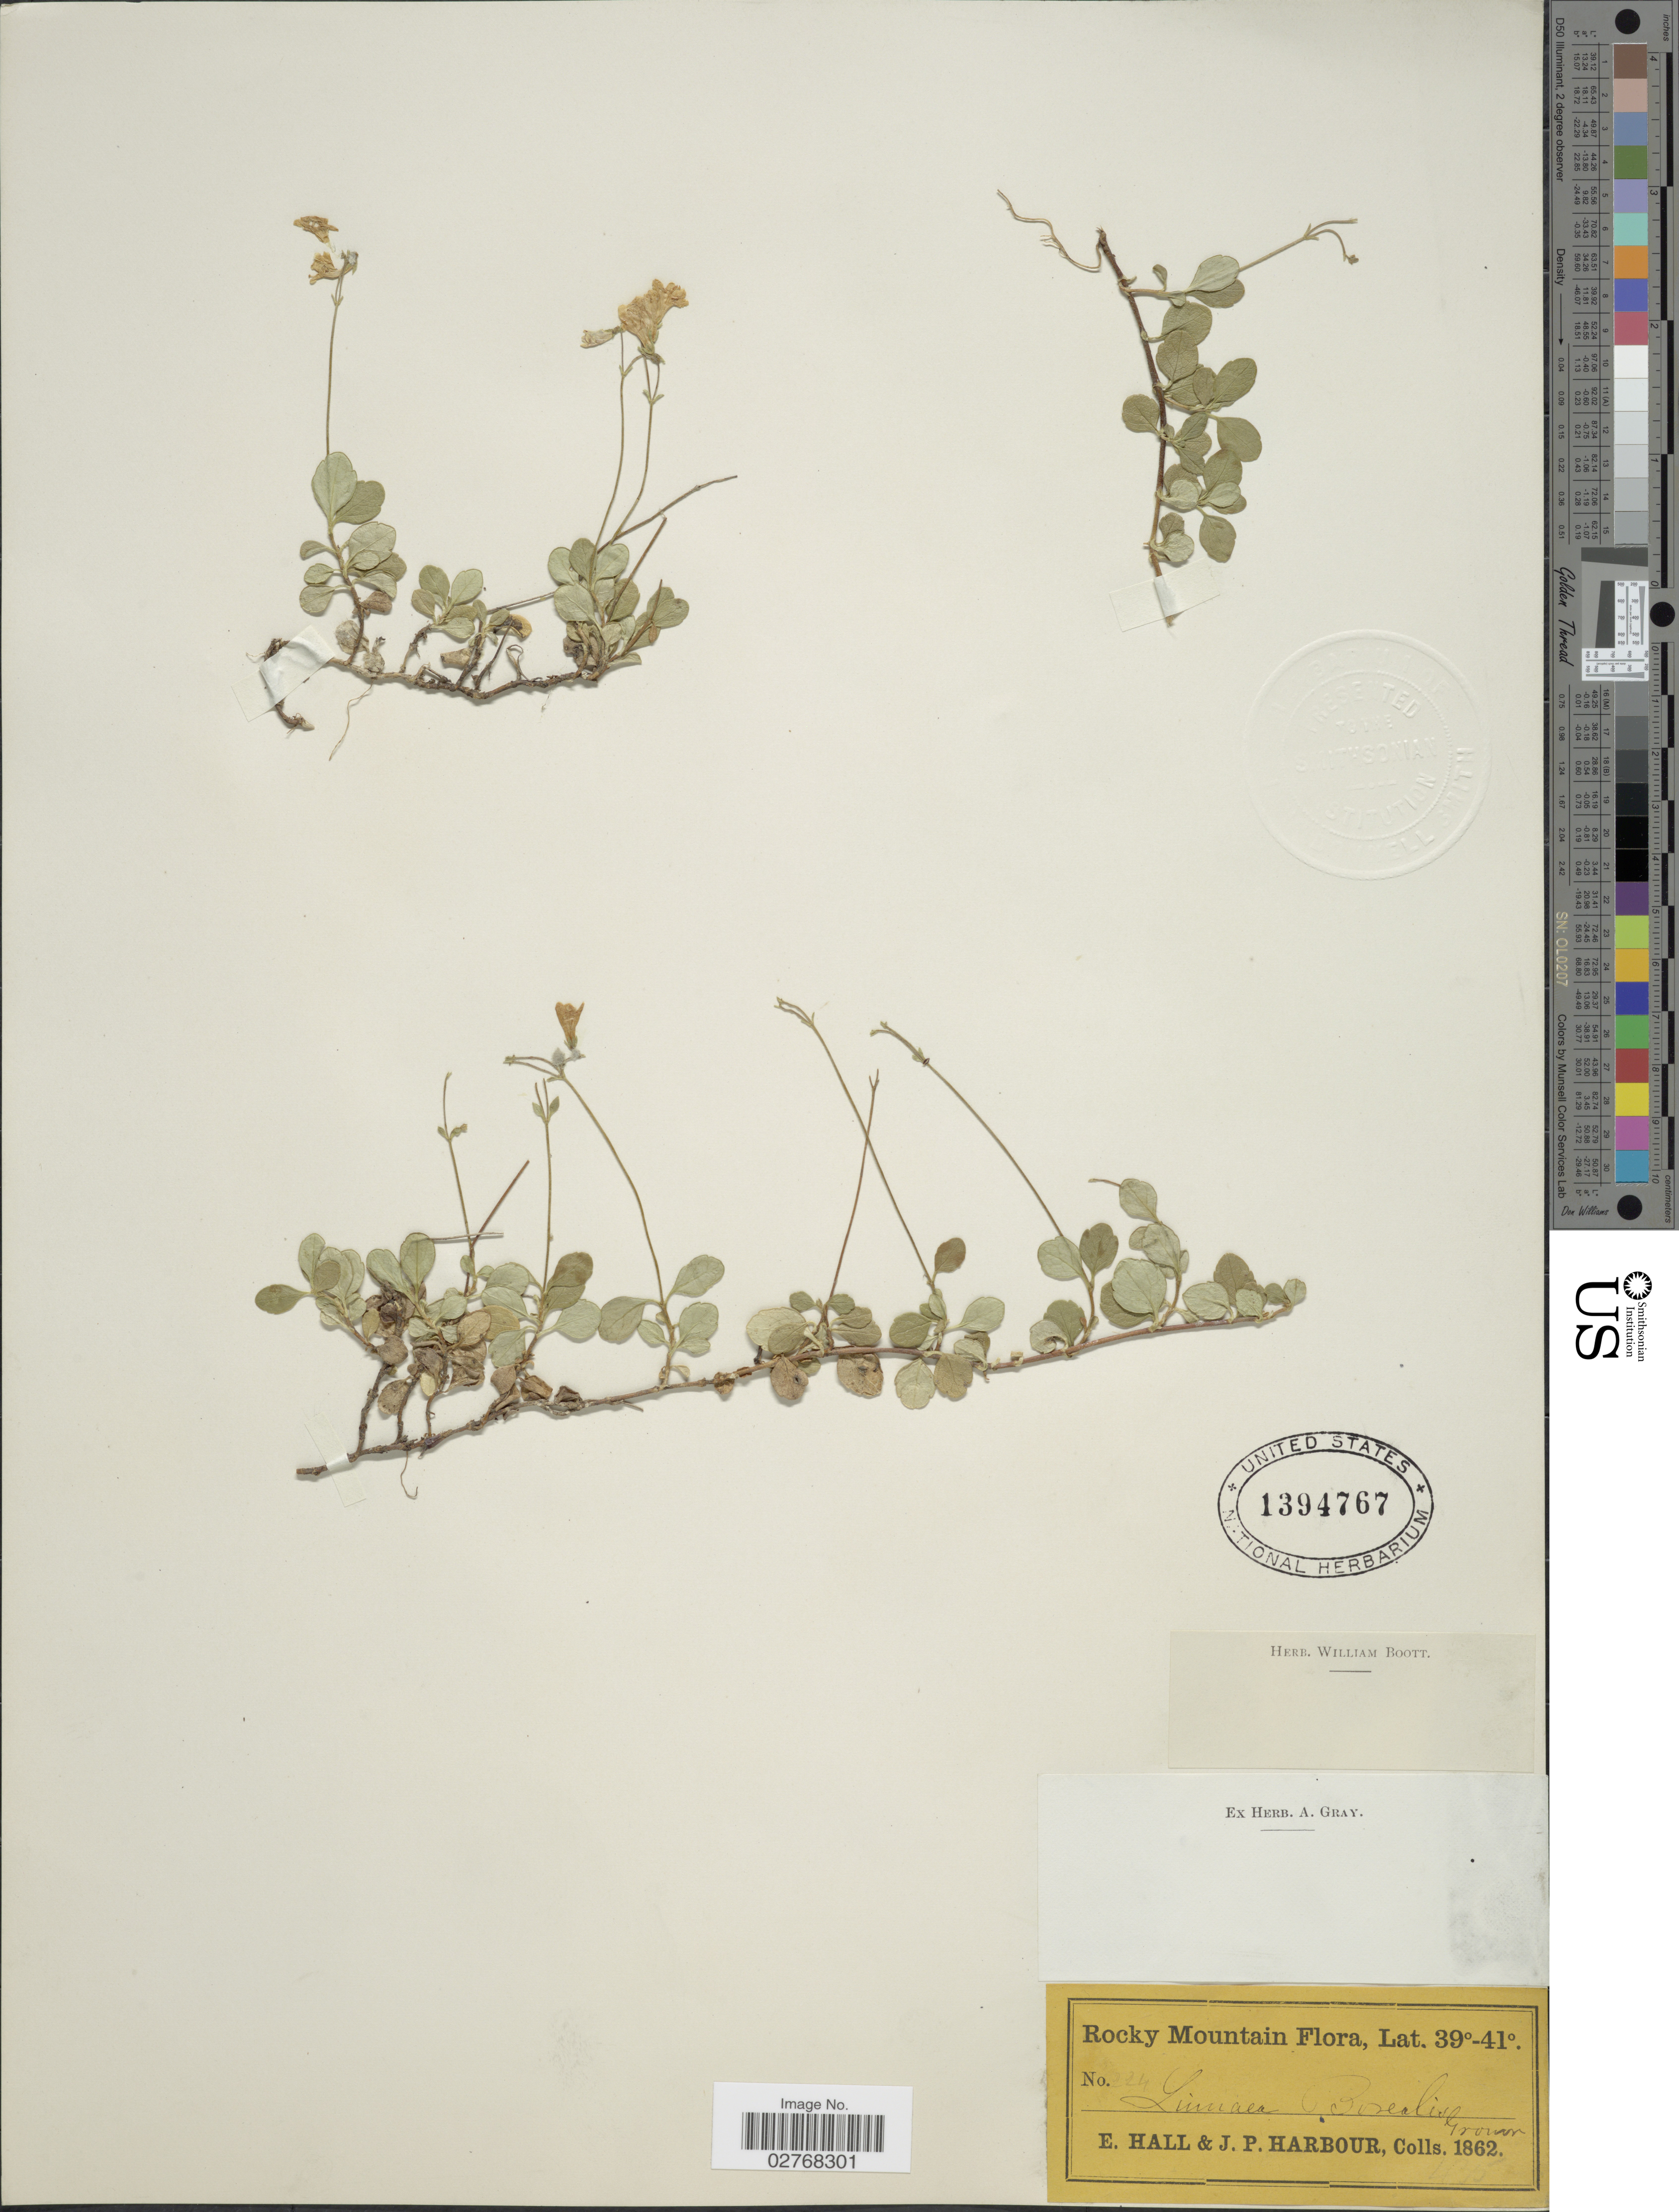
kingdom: Plantae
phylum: Tracheophyta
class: Magnoliopsida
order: Dipsacales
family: Caprifoliaceae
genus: Linnaea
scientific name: Linnaea borealis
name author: L.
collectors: E. Hall & J. Harbour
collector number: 224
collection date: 1862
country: United States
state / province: Colorado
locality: Rocky Mtns.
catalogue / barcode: US 1394767